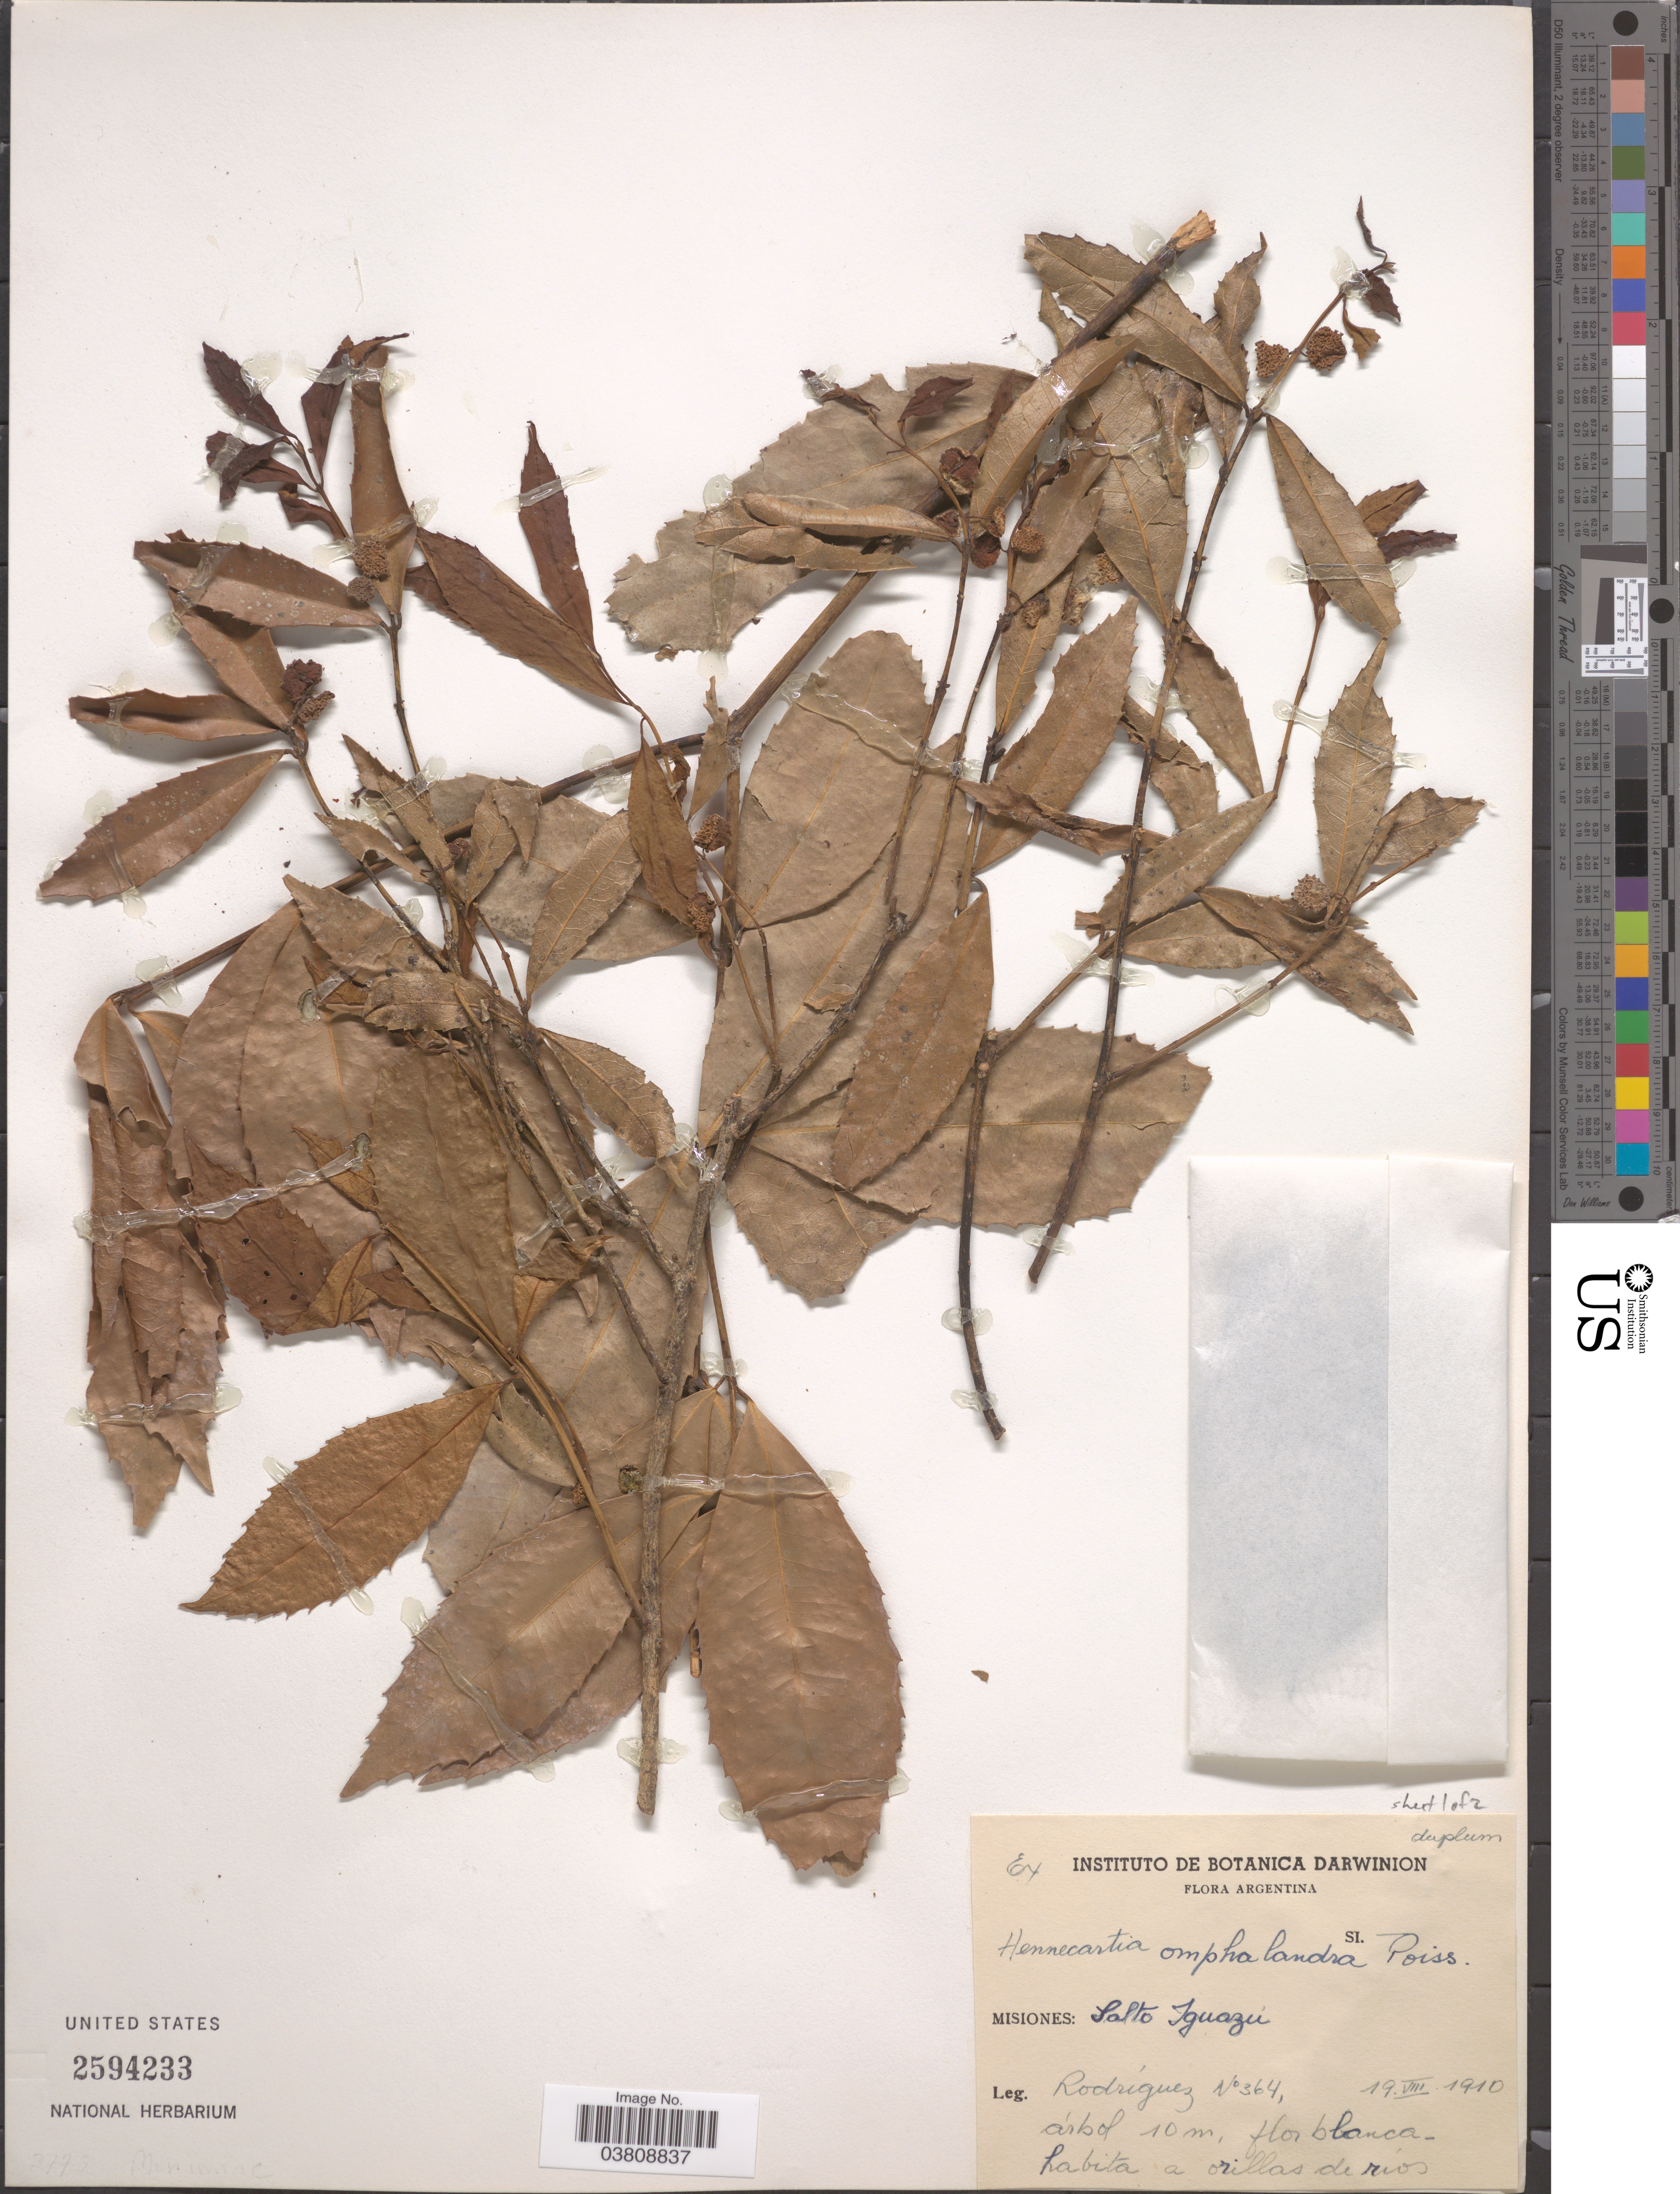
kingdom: Plantae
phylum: Tracheophyta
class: Magnoliopsida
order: Laurales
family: Monimiaceae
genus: Hennecartia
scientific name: Hennecartia omphalandra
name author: J. Poiss.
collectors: Rodriguez, --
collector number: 364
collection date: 1910-08-19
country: Argentina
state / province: Misiones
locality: Salto Iguazu.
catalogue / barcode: US 2594233